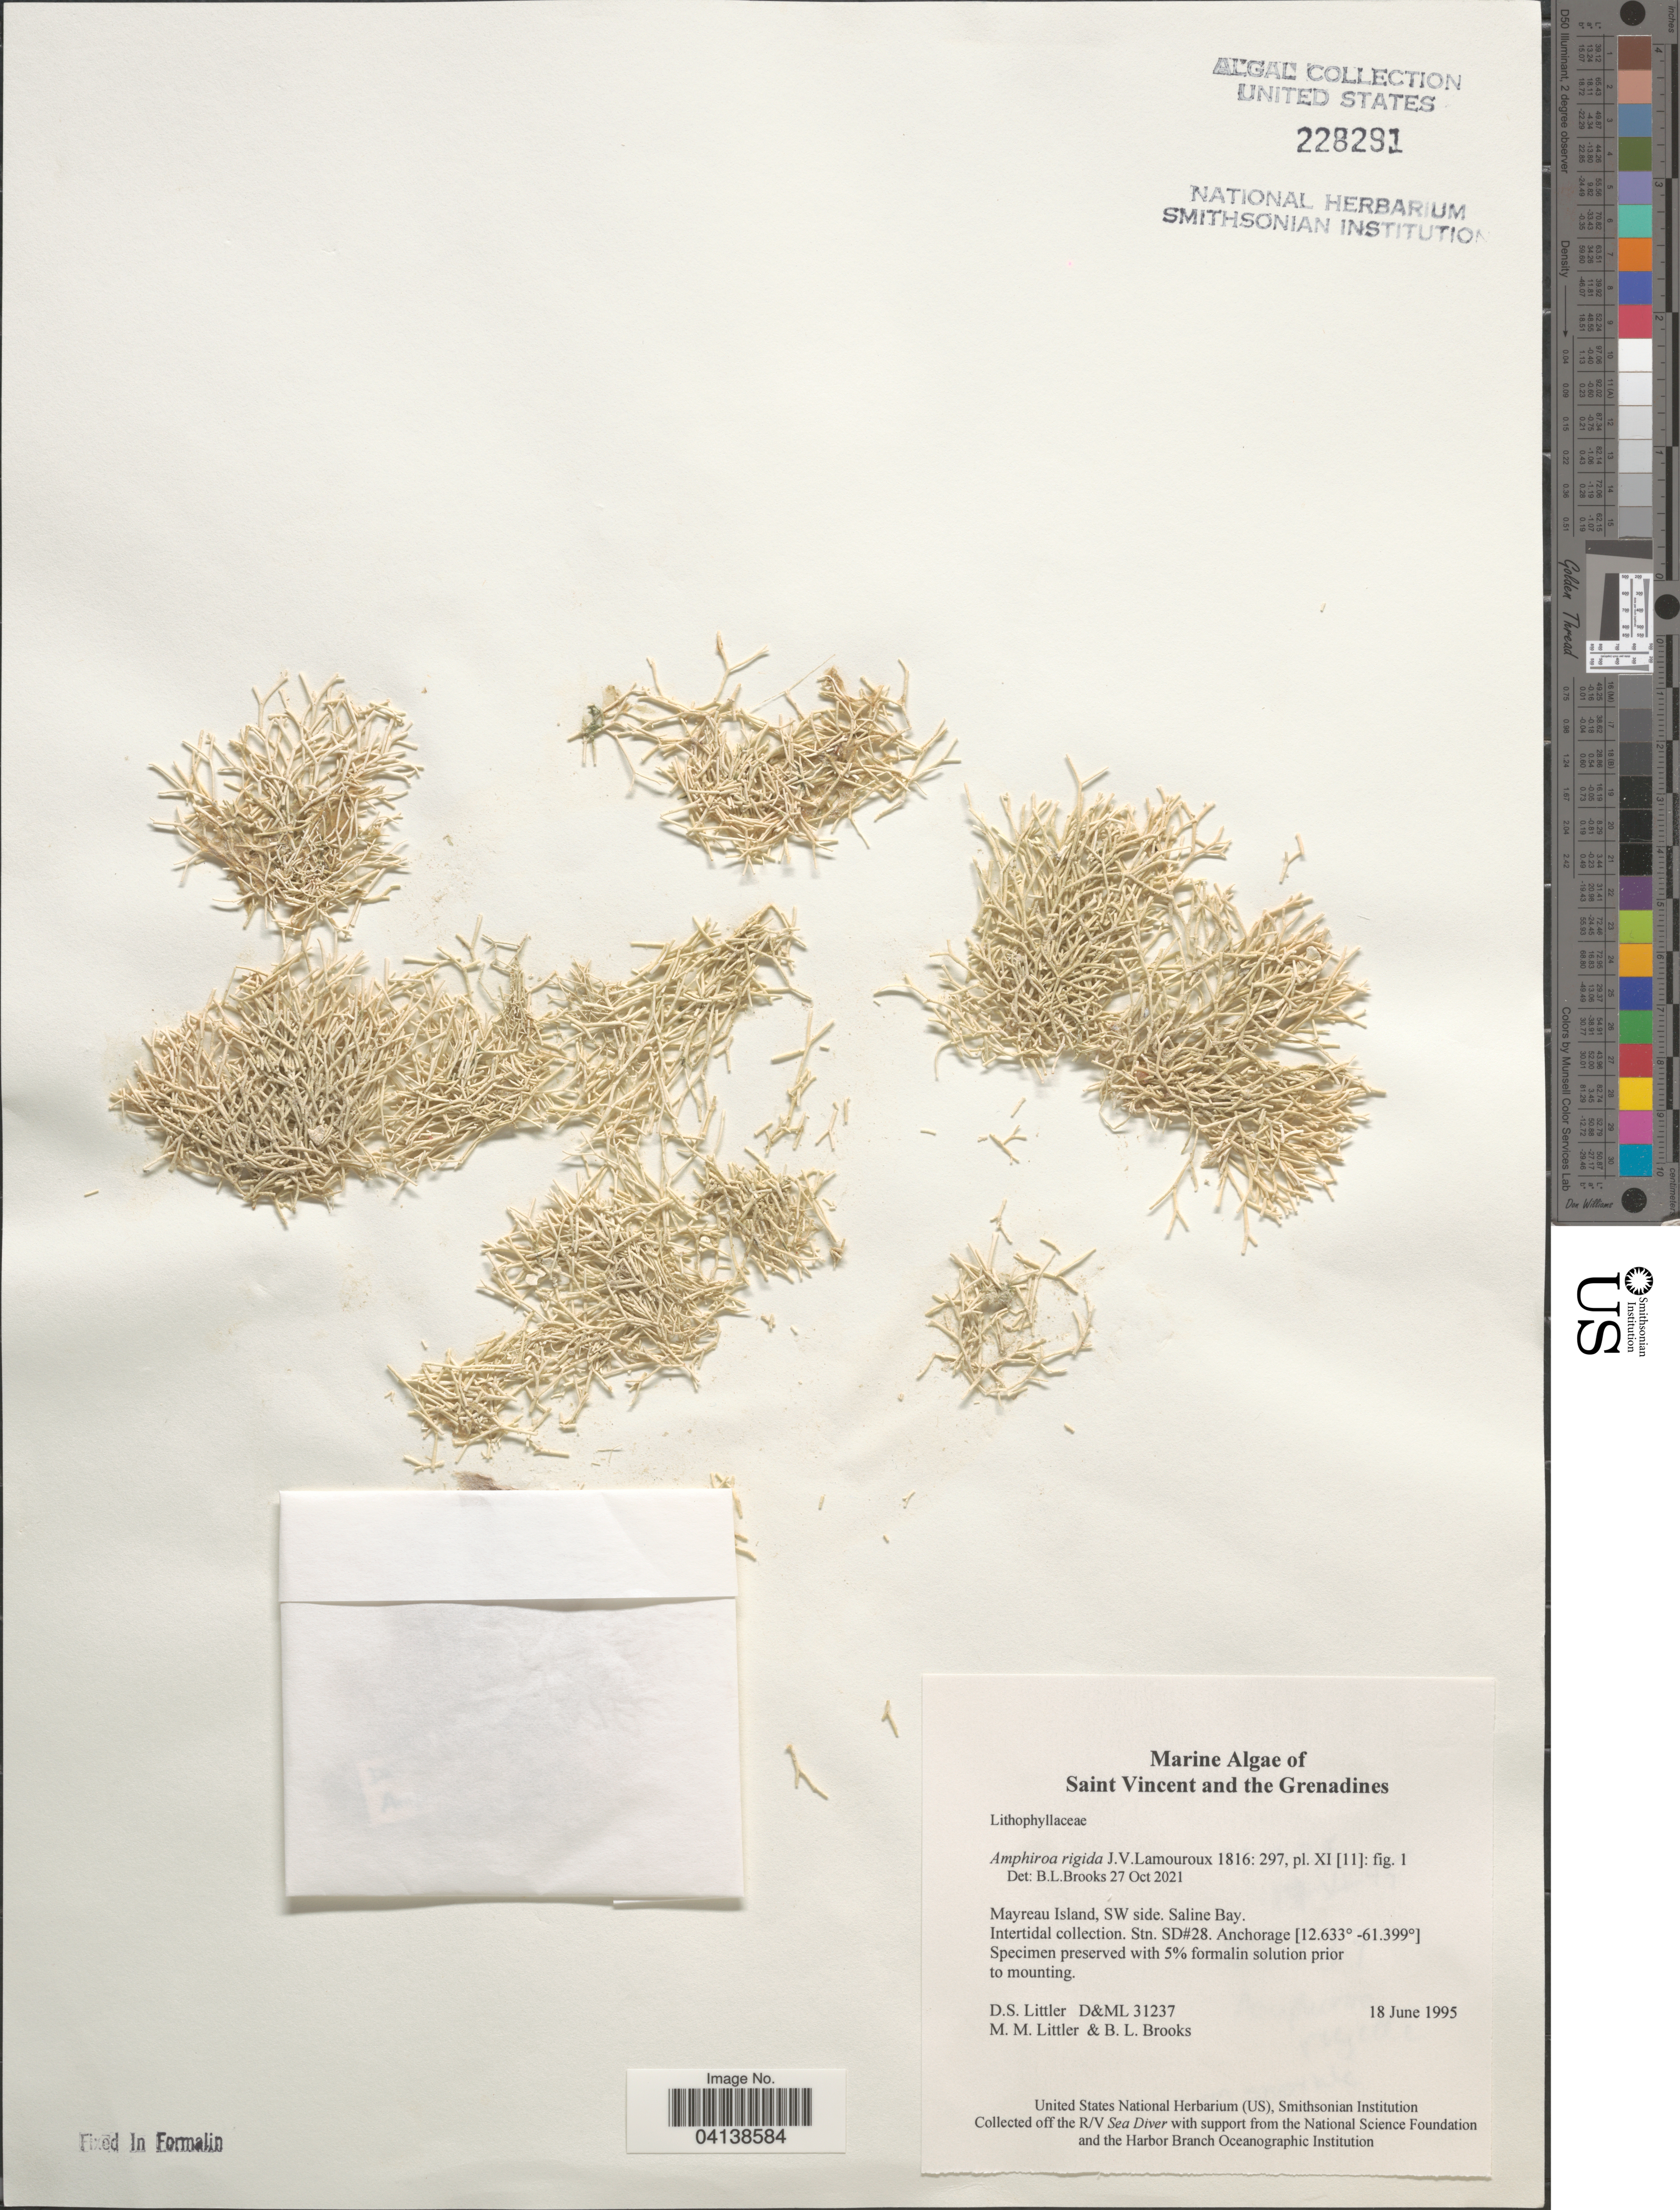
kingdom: Plantae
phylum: Rhodophyta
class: Florideophyceae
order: Corallinales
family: Lithophyllaceae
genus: Amphiroa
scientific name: Amphiroa rigida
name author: W.R. Taylor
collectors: D. S. Littler & B. Brooks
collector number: D&ML31237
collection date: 1995-06-18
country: St. Vincent - Grenadines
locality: Saint Vincent and the Grenadines. Mayreau Island, SW side. Saline Bay. Stn. SD#28.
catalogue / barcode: US 228291